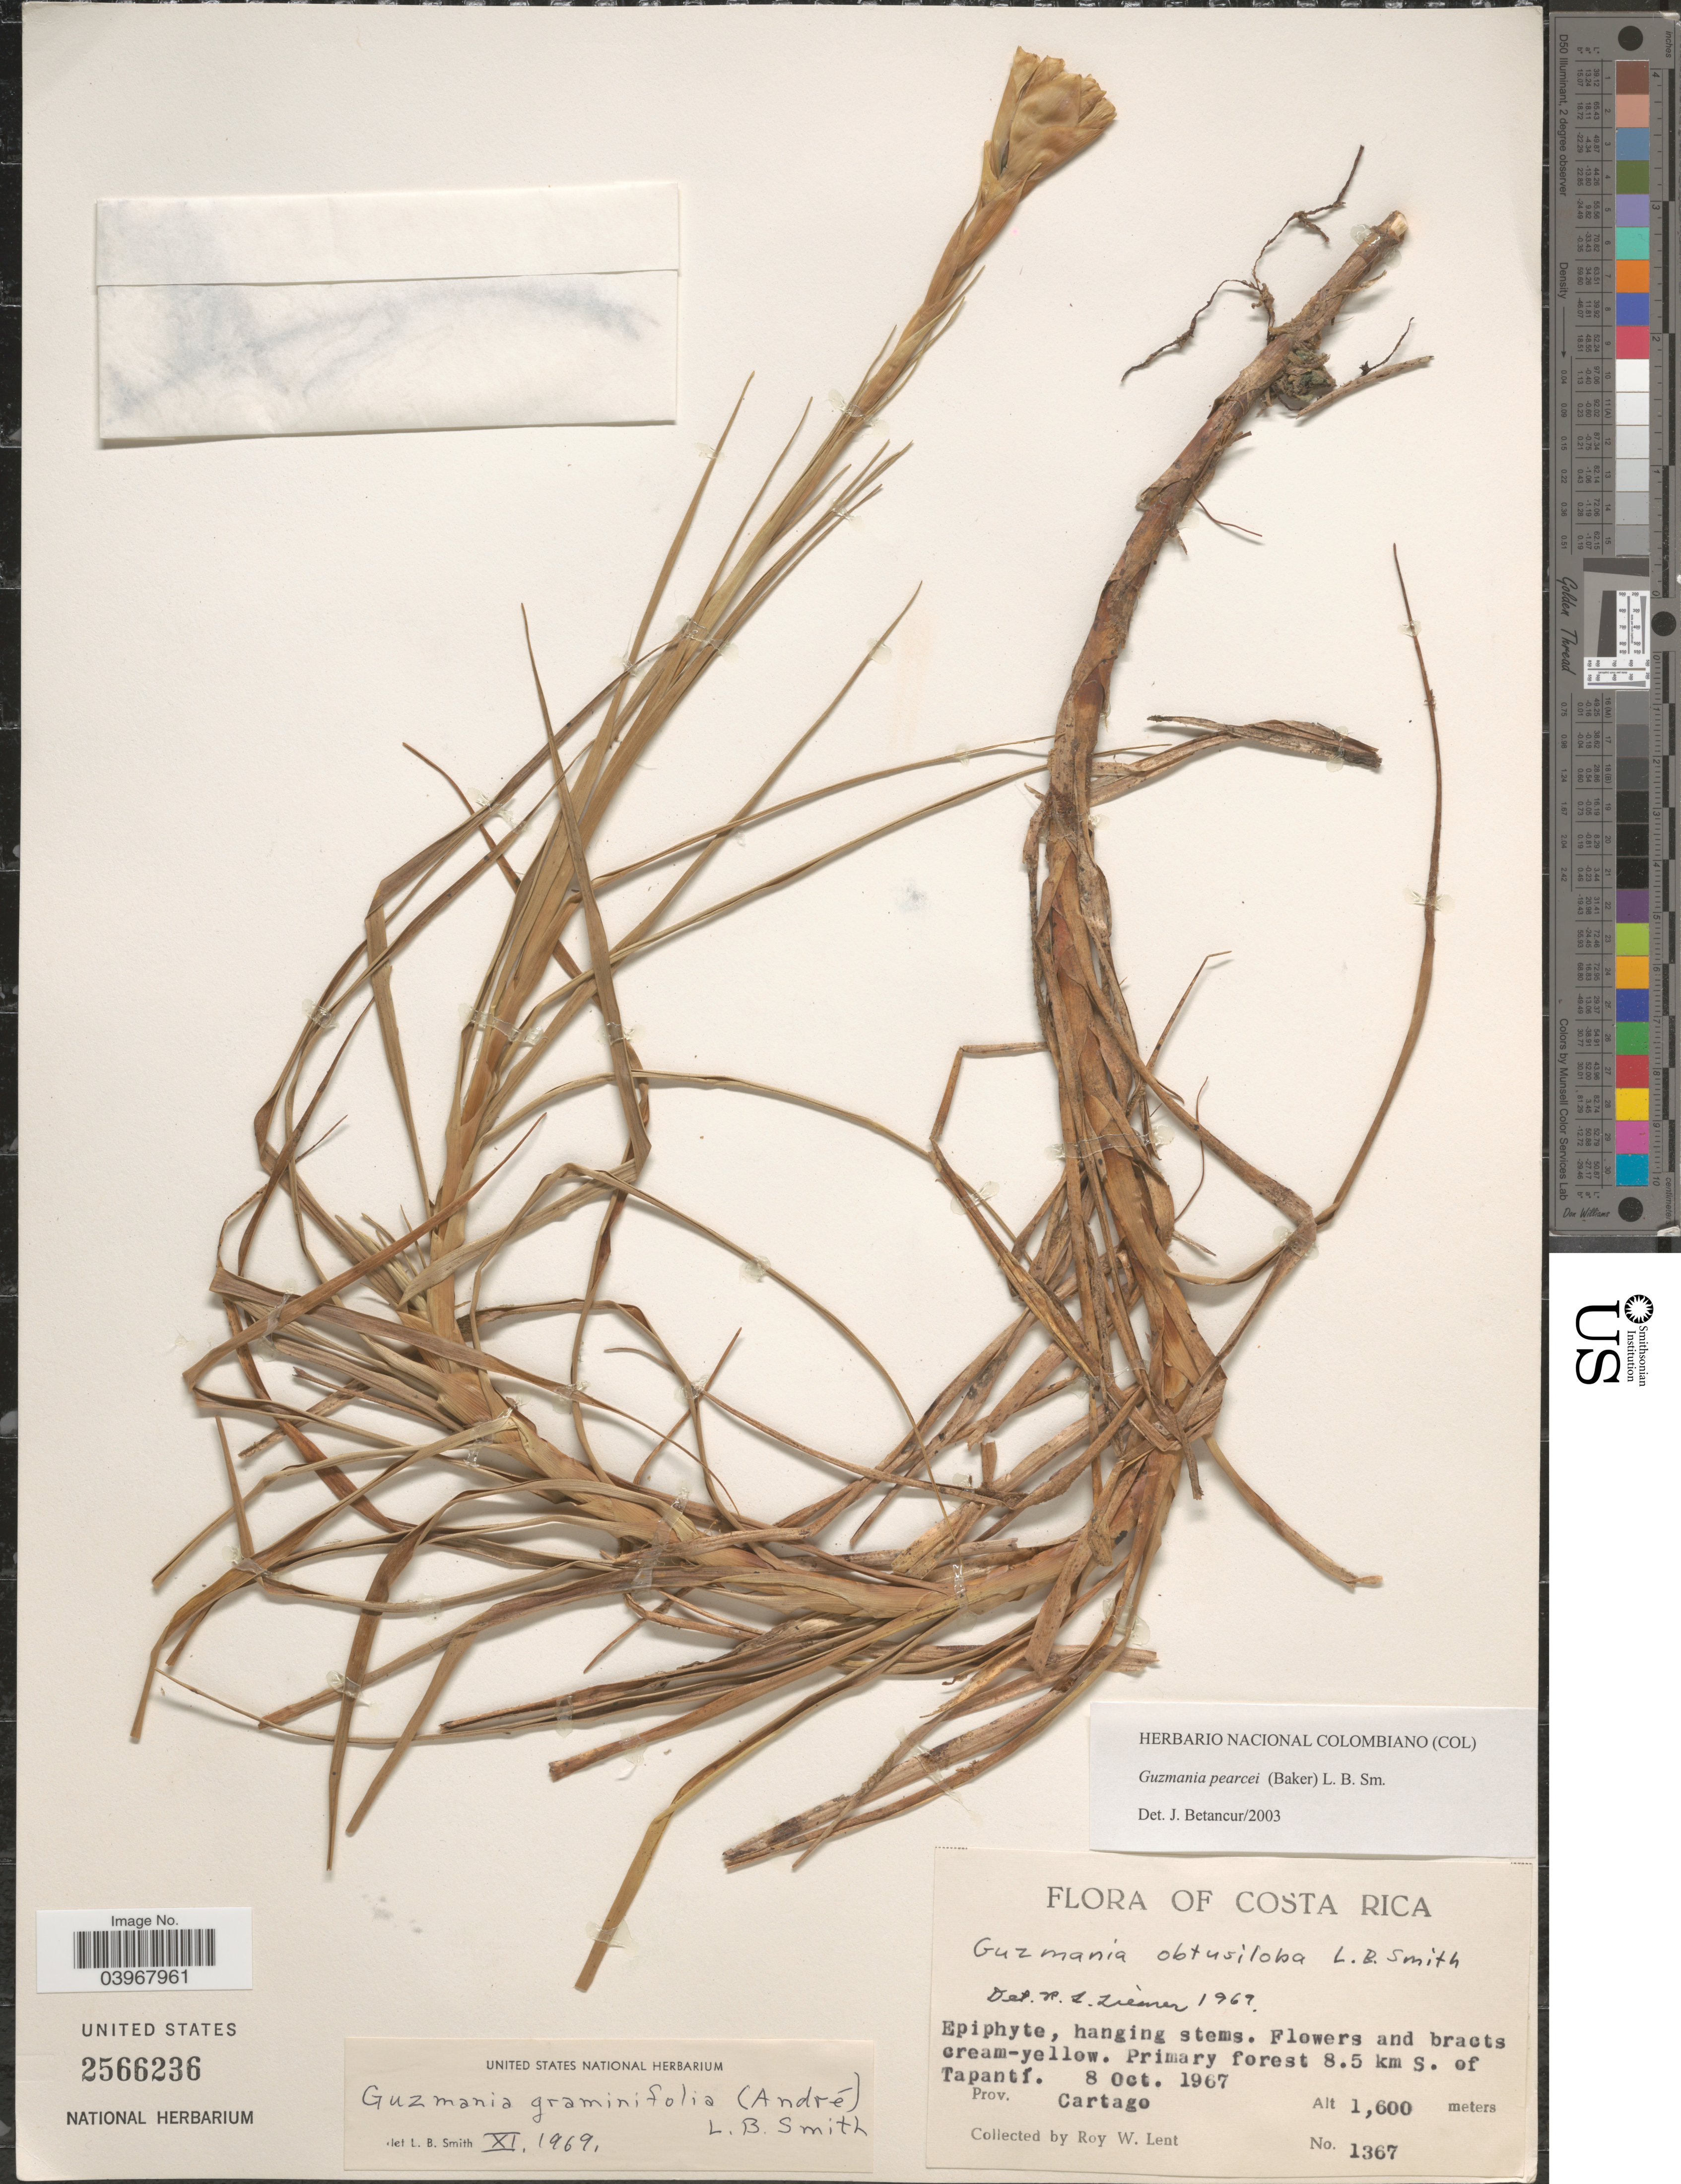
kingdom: Plantae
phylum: Tracheophyta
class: Liliopsida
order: Poales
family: Bromeliaceae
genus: Guzmania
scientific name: Guzmania pearcei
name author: L.B. Sm.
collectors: R. W. Lent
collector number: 1367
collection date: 1967-10-08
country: Costa Rica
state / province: Cartago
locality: Primary forest 8.5 km S. of Tapantí.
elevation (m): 1600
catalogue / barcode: US 2566236